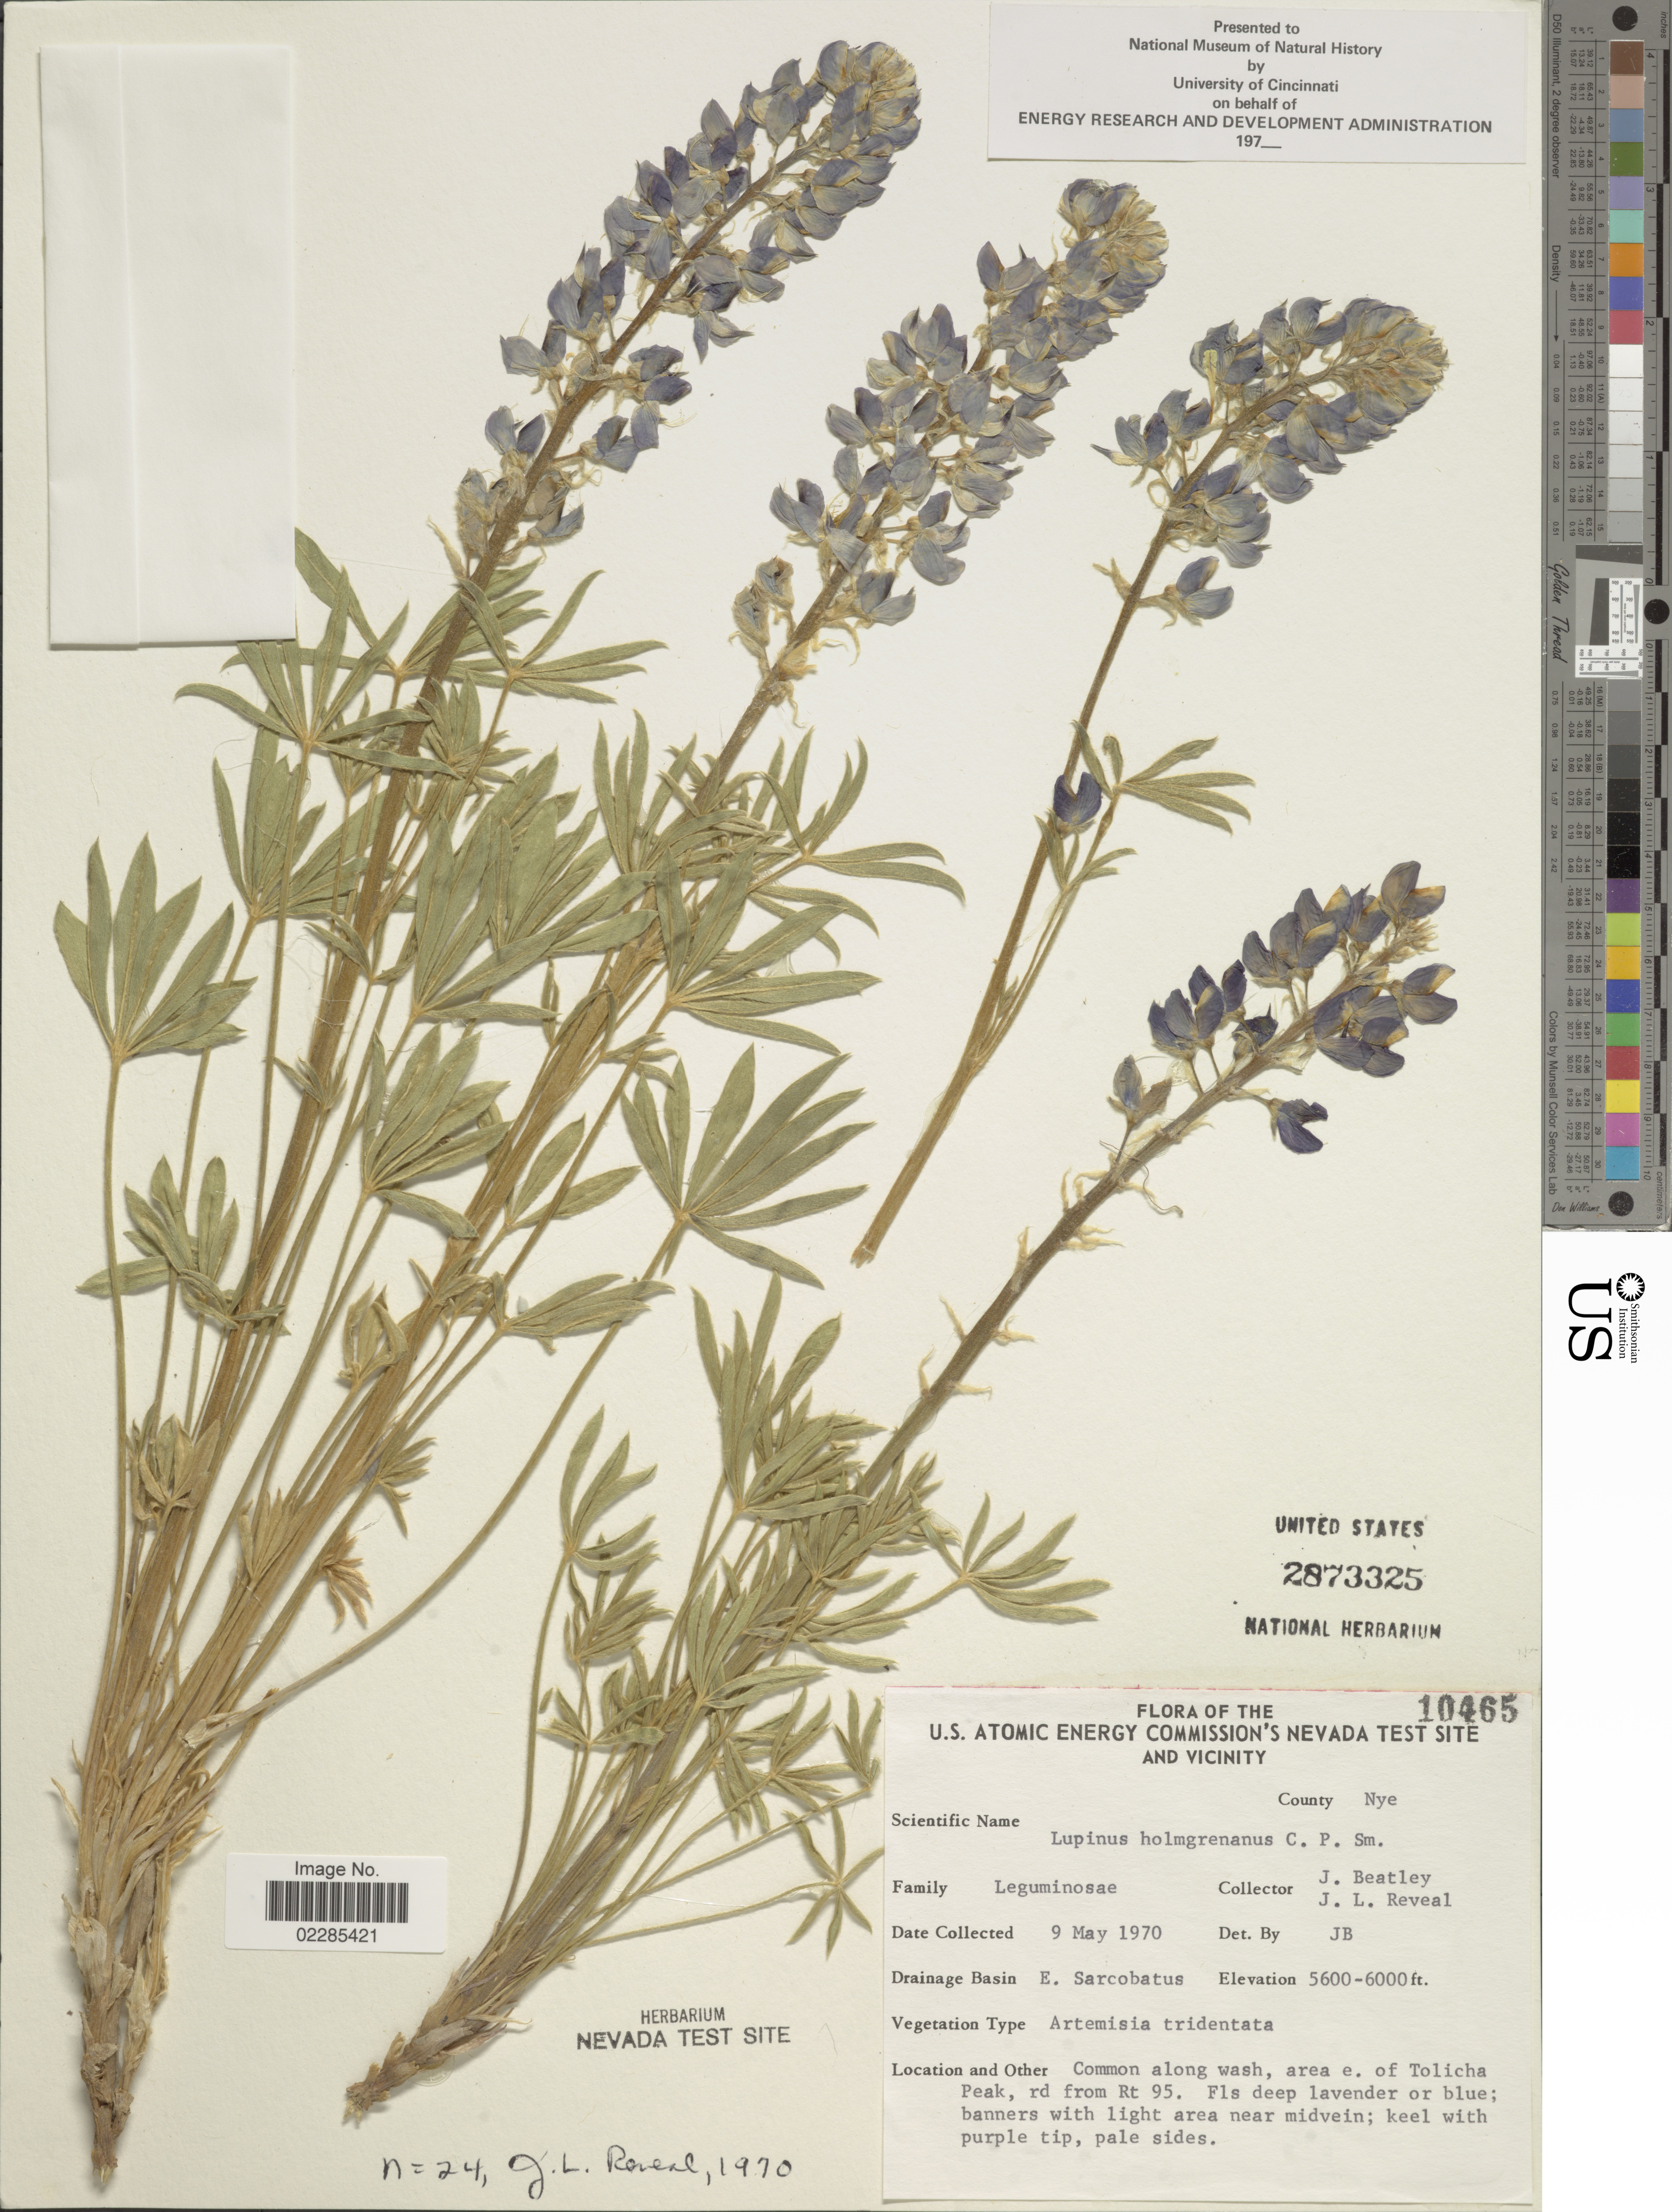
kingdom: Plantae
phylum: Tracheophyta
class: Magnoliopsida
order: Fabales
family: Fabaceae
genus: Lupinus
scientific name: Lupinus wyethii subsp. wyethii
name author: S. Watson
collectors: J. C. Beatley & J. L. Reveal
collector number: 10465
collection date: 1970-05-09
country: United States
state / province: Nevada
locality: U.S. Atomic Energy Commission's Nevada Test Site and Vciinity, County Nye, Drainage Basin E Sarcobatus, Common along wash, area e. of Tolicha Peak, rd from Rt 95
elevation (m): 1707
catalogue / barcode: US 2873325